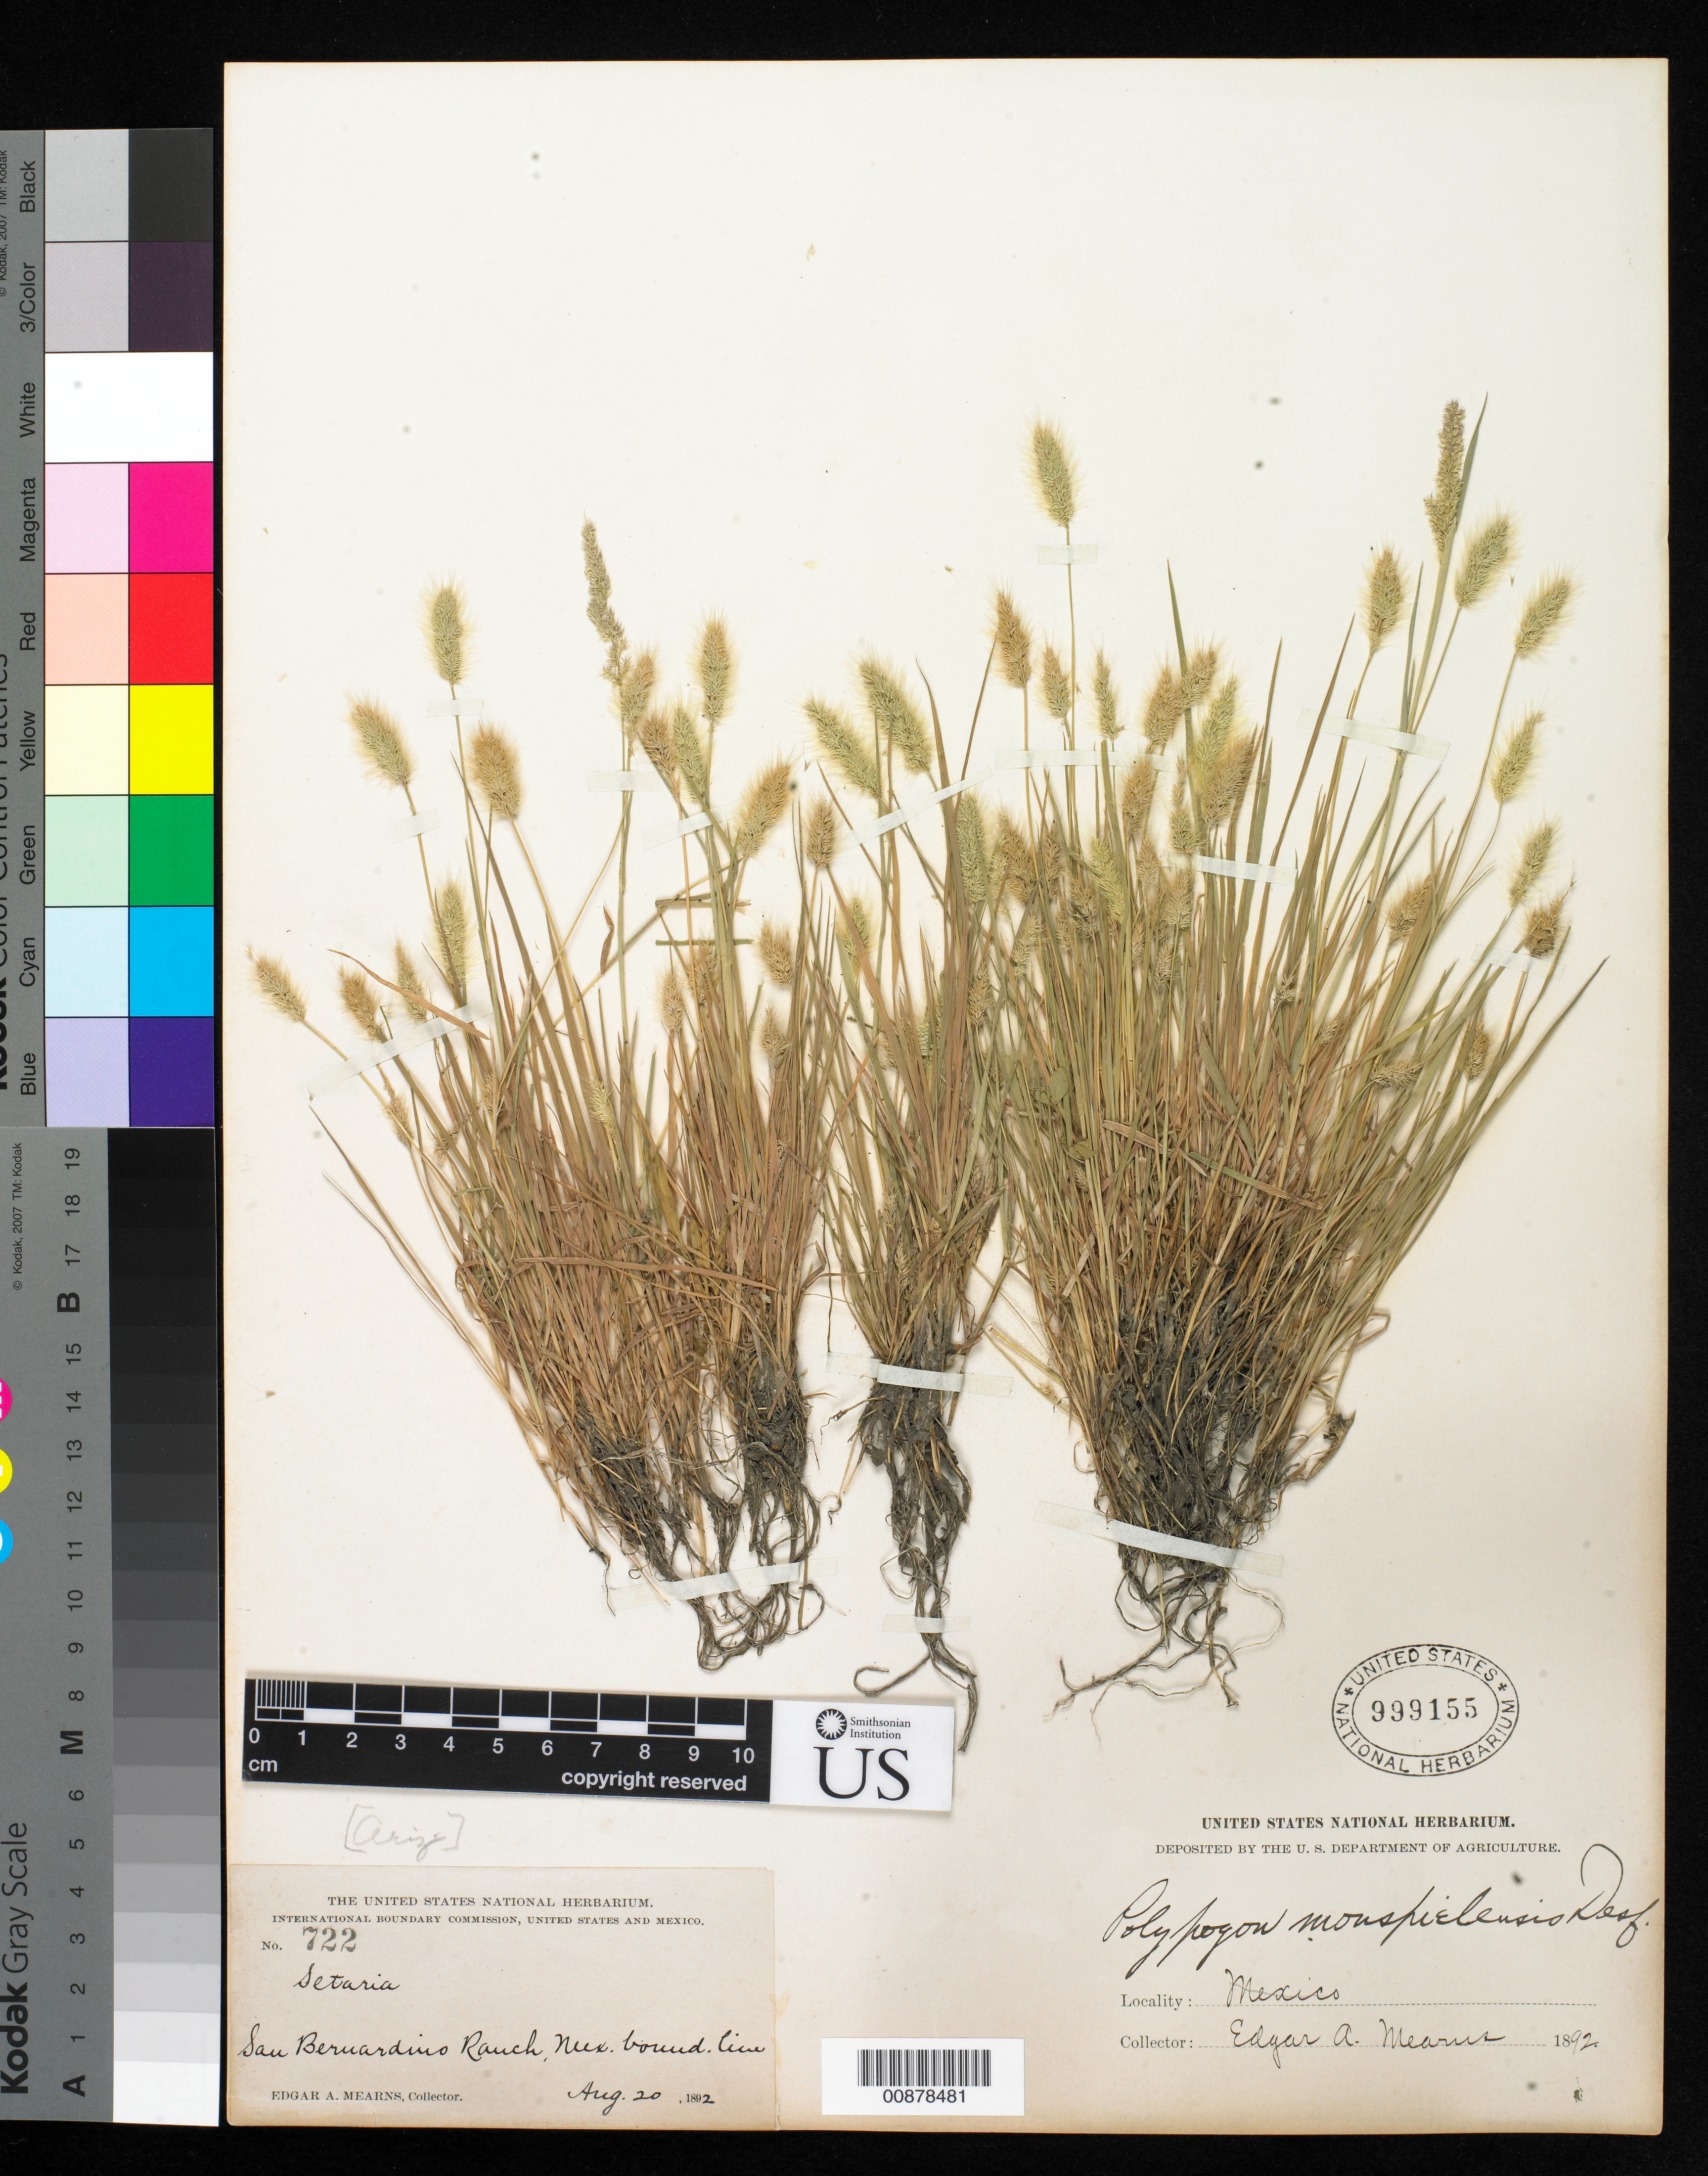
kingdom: Plantae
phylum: Tracheophyta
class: Liliopsida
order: Poales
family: Poaceae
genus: Polypogon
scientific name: Polypogon monspeliensis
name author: (L.) Desf.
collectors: E. A. Mearns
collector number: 722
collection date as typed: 20 Aug 1892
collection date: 1892-08-20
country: United States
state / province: Arizona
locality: San Bernardino Ranch, Mexican Boundary Line.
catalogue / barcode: US 999155